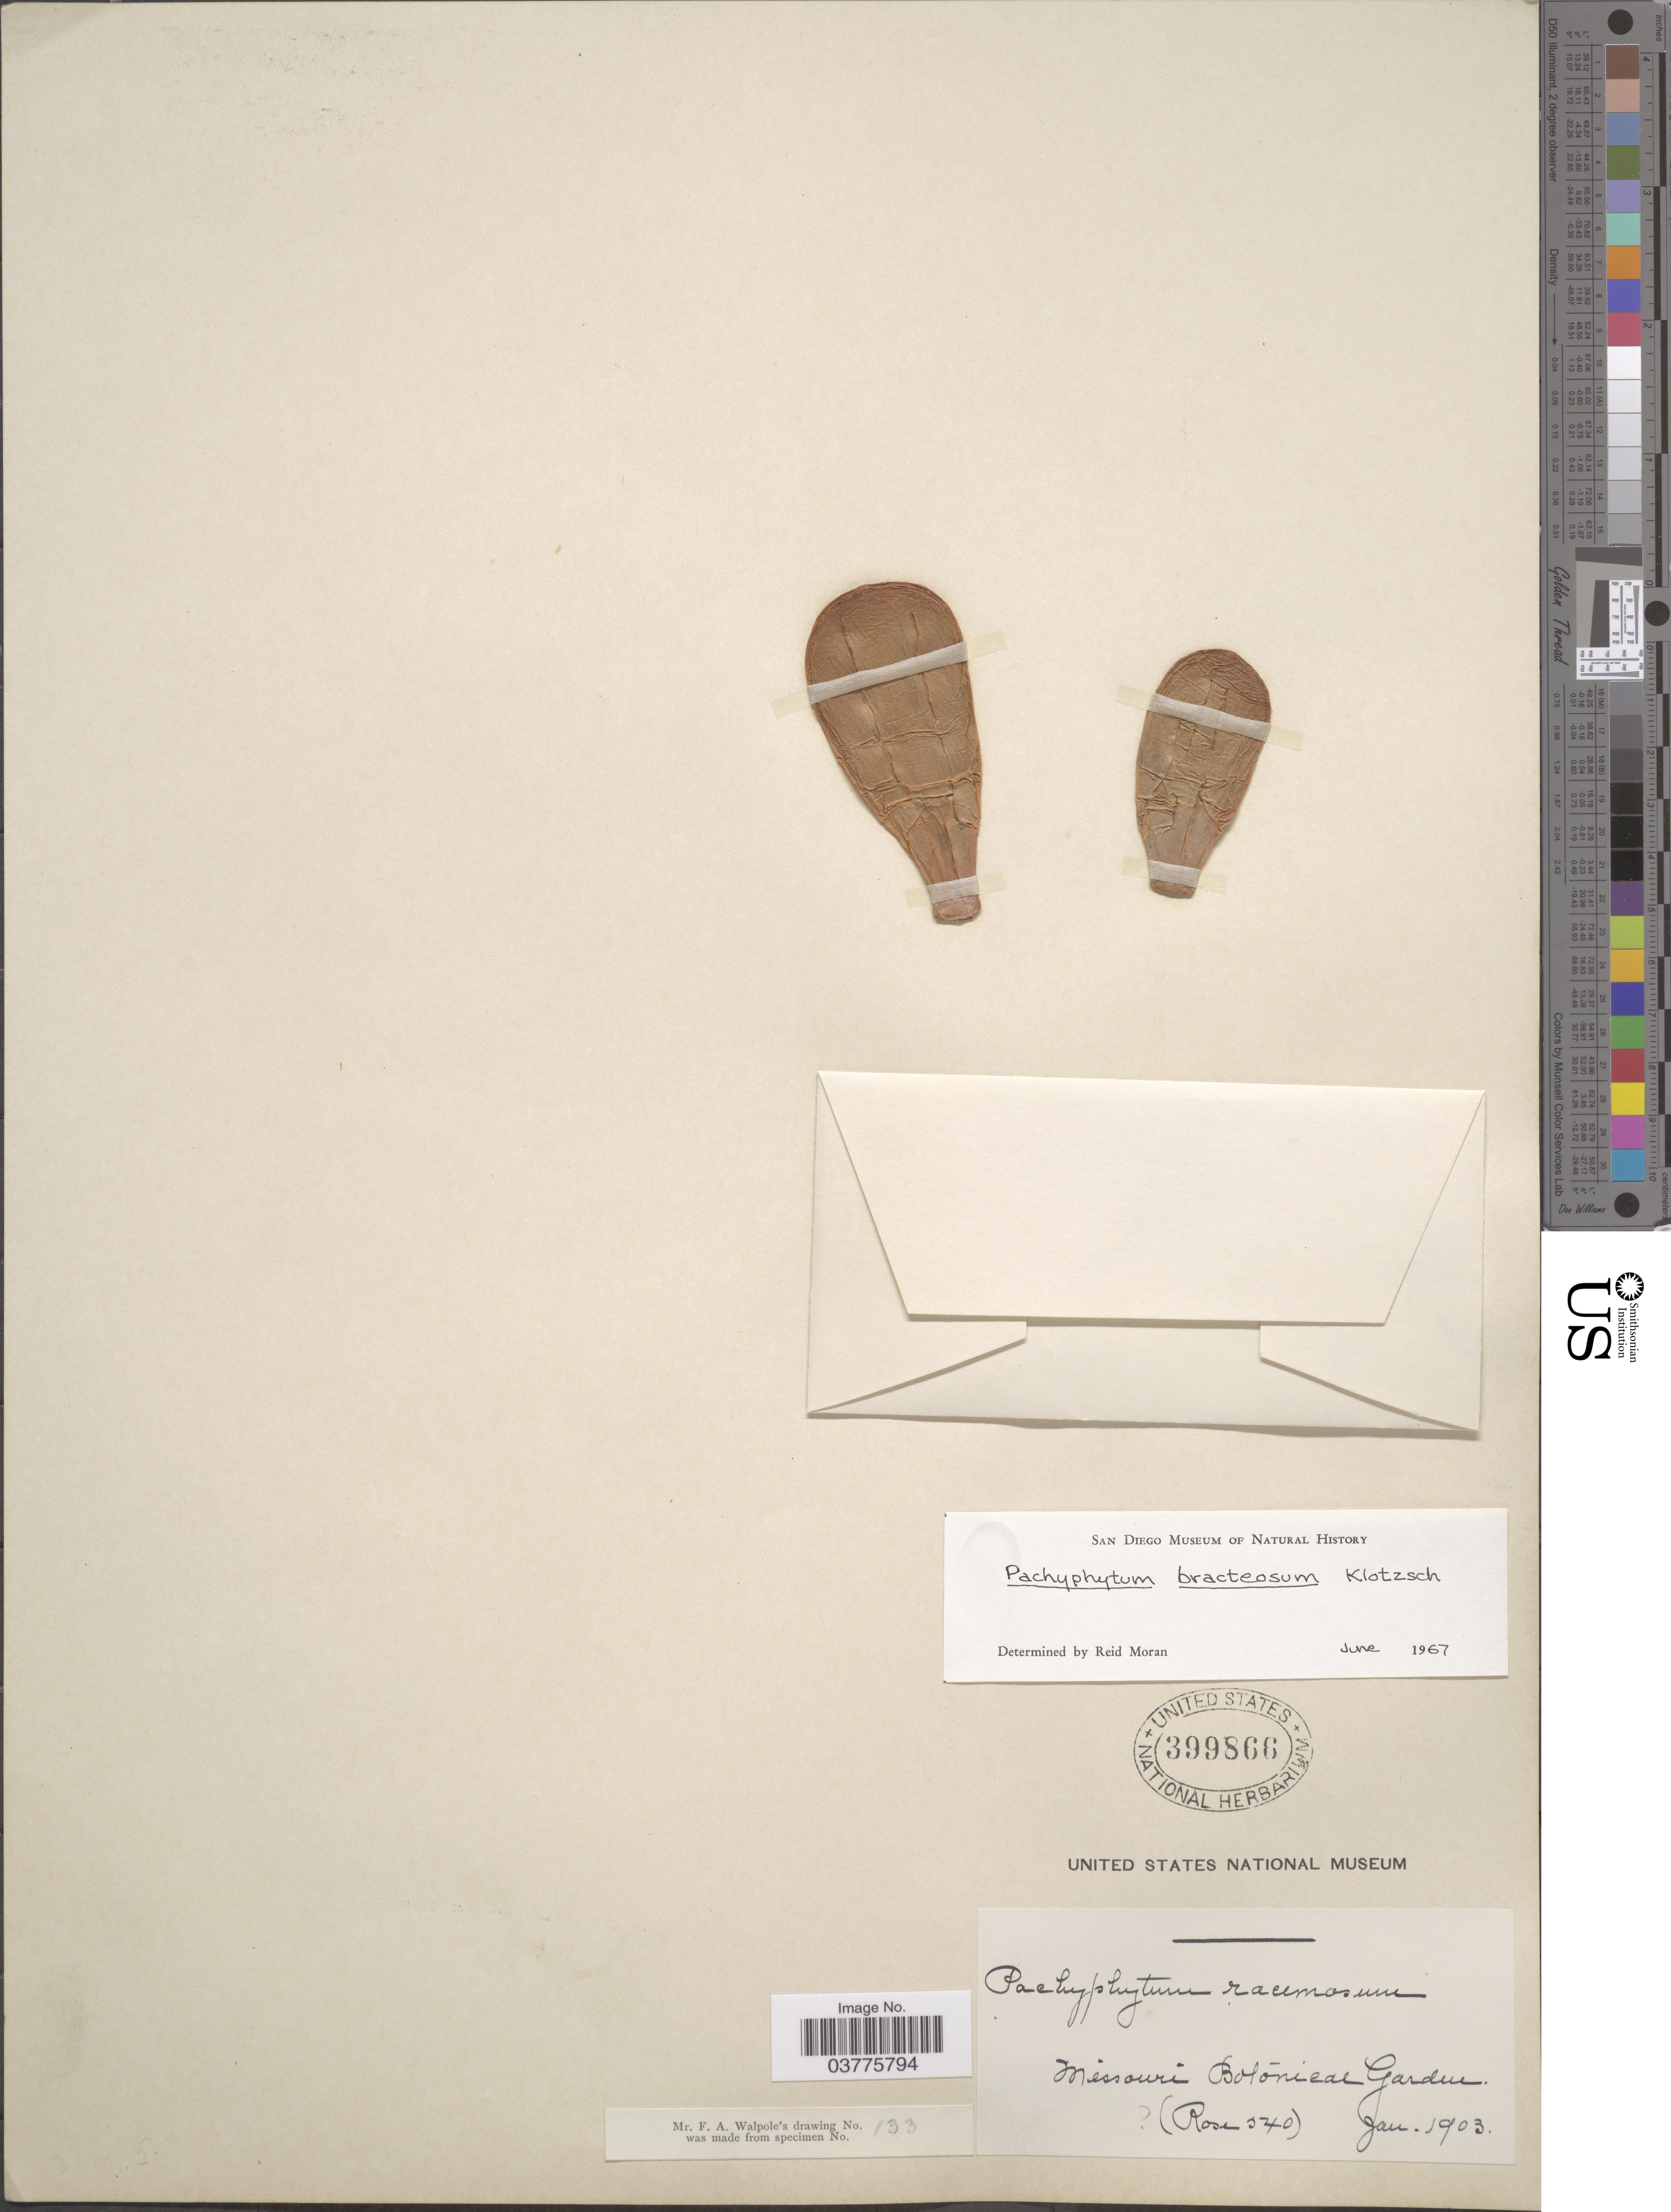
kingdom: Plantae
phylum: Tracheophyta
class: Magnoliopsida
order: Saxifragales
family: Crassulaceae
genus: Pachyphytum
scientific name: Pachyphytum bracteosum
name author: Link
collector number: Rose540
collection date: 1903-01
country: United States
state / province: Missouri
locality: Missouri Botanical Garden.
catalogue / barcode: US 399866